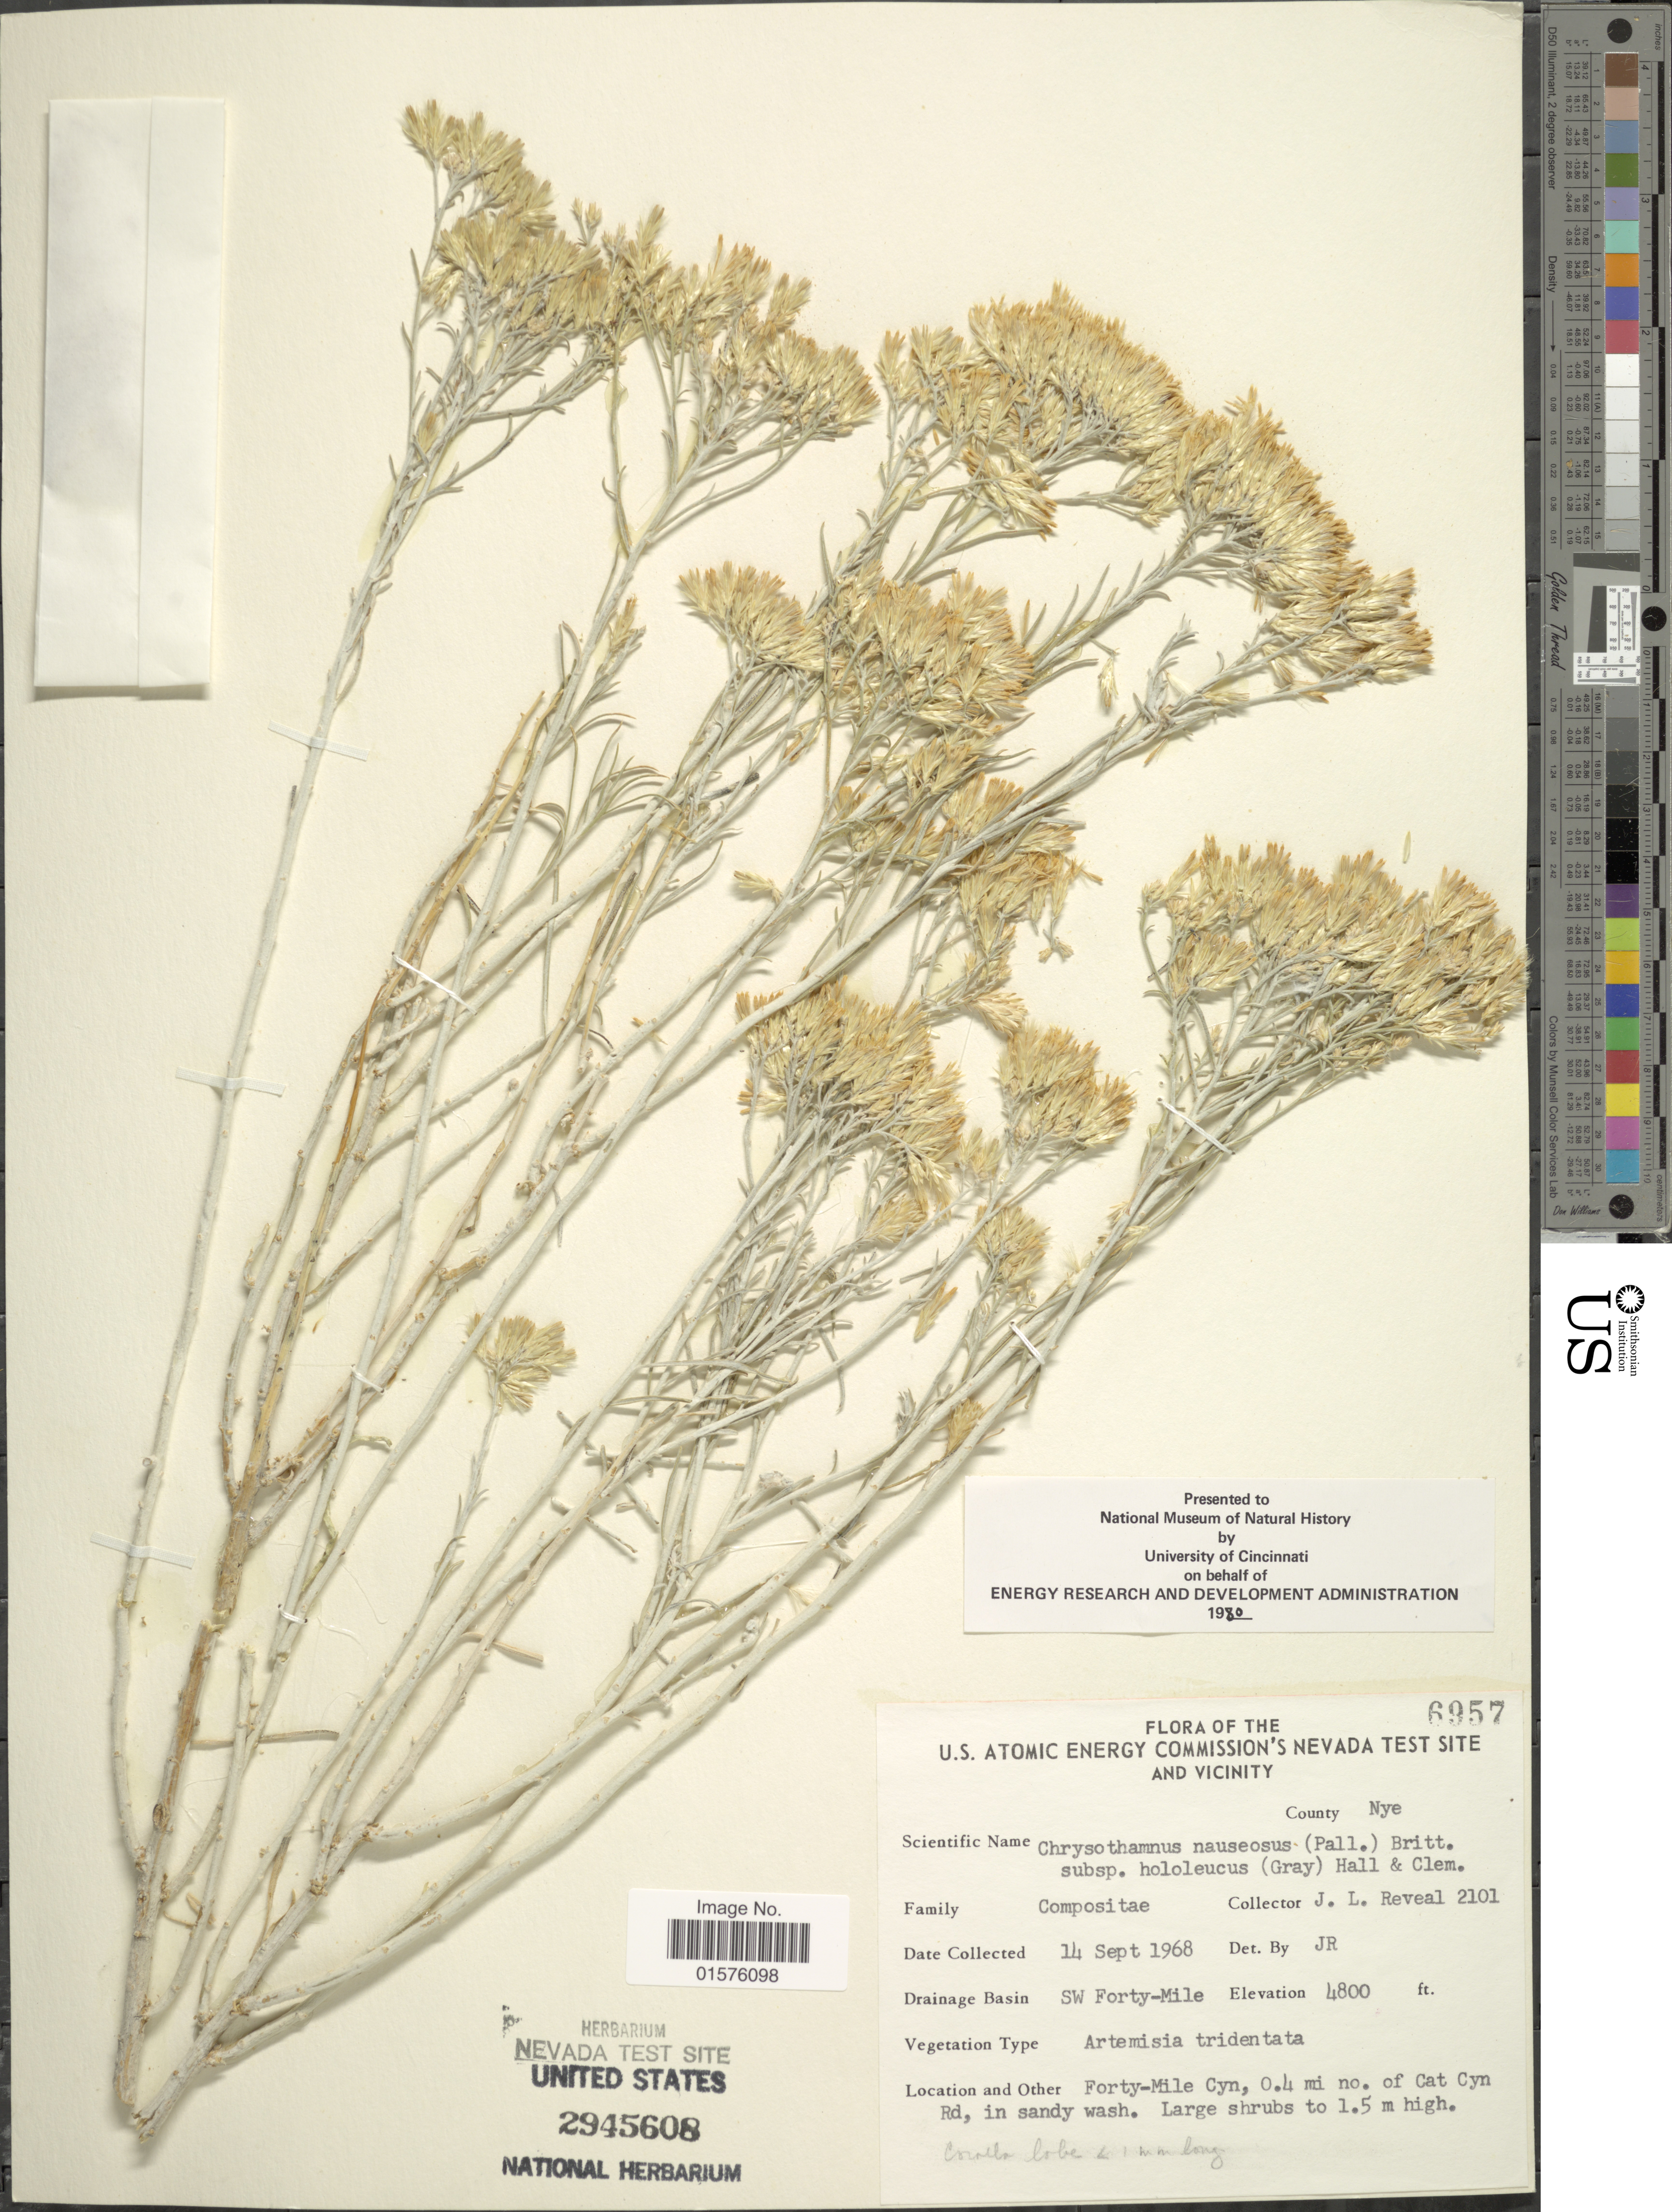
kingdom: Plantae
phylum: Tracheophyta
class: Magnoliopsida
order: Asterales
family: Asteraceae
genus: Ericameria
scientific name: Ericameria nauseosa var. hololeuca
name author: (A. Gray) G.L. Nesom & G.I. Baird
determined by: Urbatsch, Lowell E., Curator (LSU), Louisiana State University (UNITED STATES)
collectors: J. L. Reveal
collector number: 2101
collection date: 1968-09-14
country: United States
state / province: Nevada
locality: The U.S. Atomic Energy Commision's Nevada test site and vicinity, County: Nye, Forty-<ile Cyn, 0.4 mi no. of Cat Cyn Rd. Drainage basin: SW Forty-Mile.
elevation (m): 1463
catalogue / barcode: US 2945608